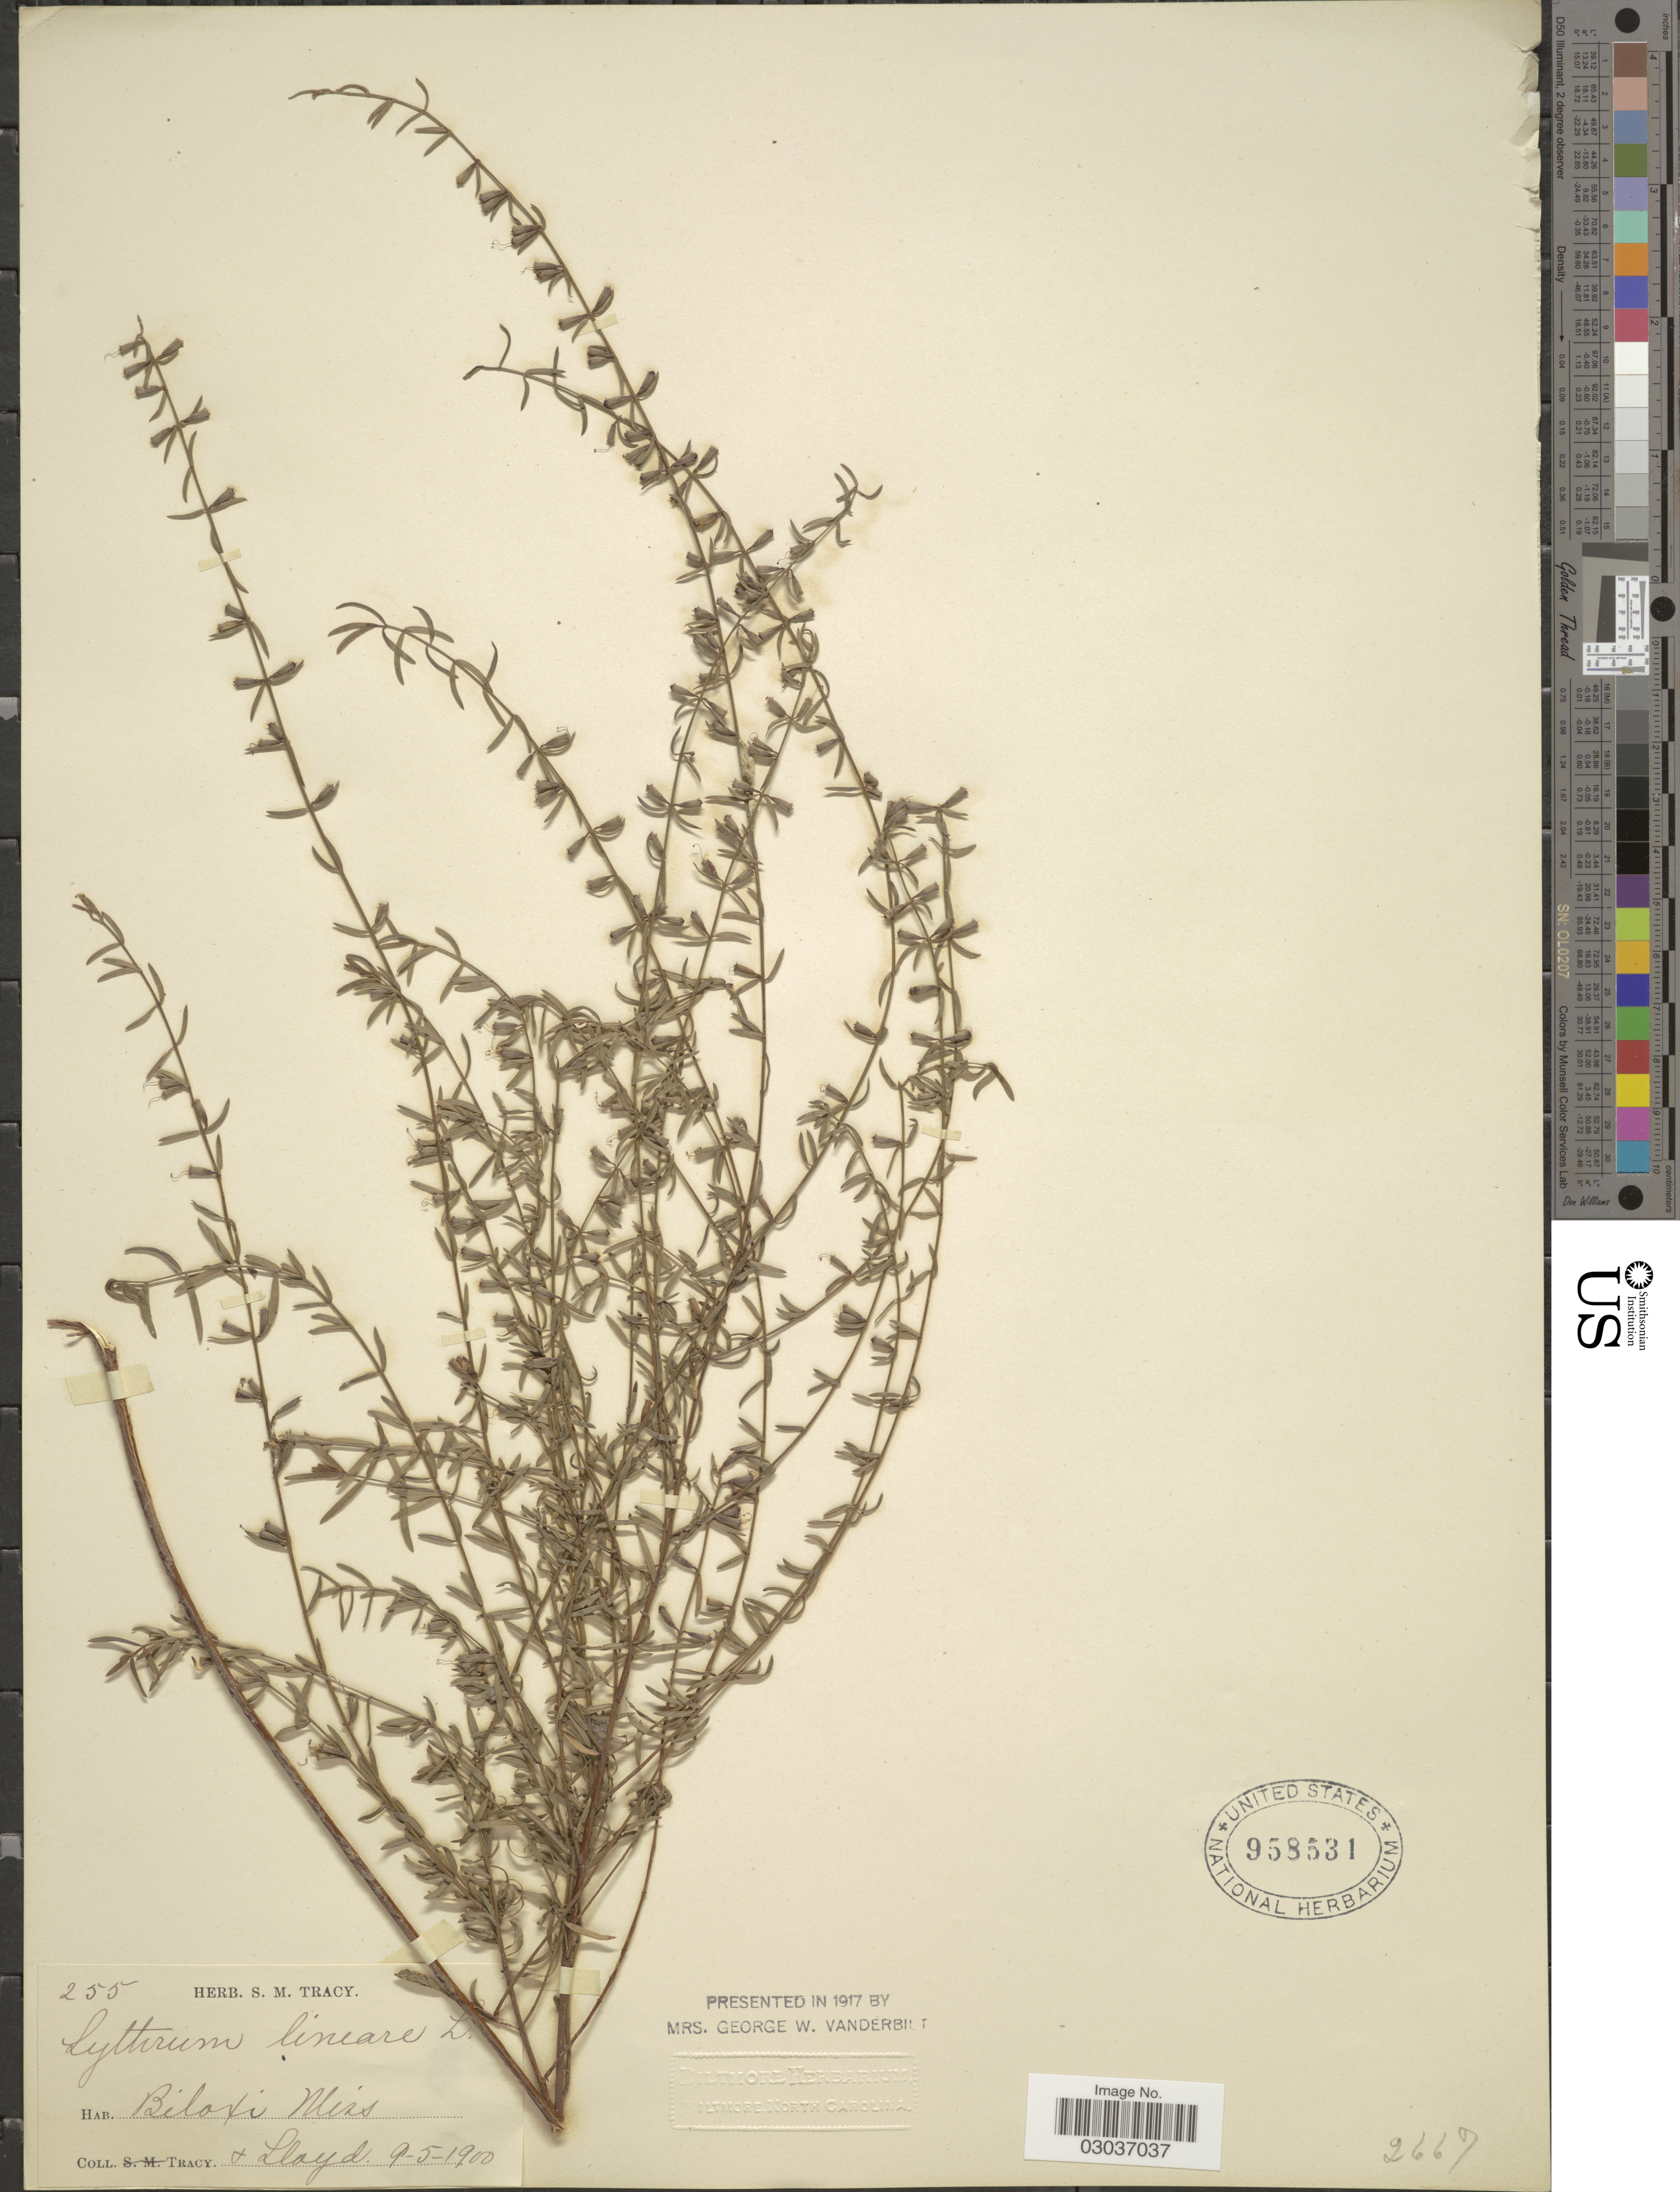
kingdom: Plantae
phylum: Tracheophyta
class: Magnoliopsida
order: Myrtales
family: Lythraceae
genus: Lythrum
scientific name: Lythrum lineare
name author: L.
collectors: -. Tracy & -- Lloyd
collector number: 255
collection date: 1900-09-05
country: United States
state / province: Mississippi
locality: Biloxi.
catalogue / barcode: US 958531